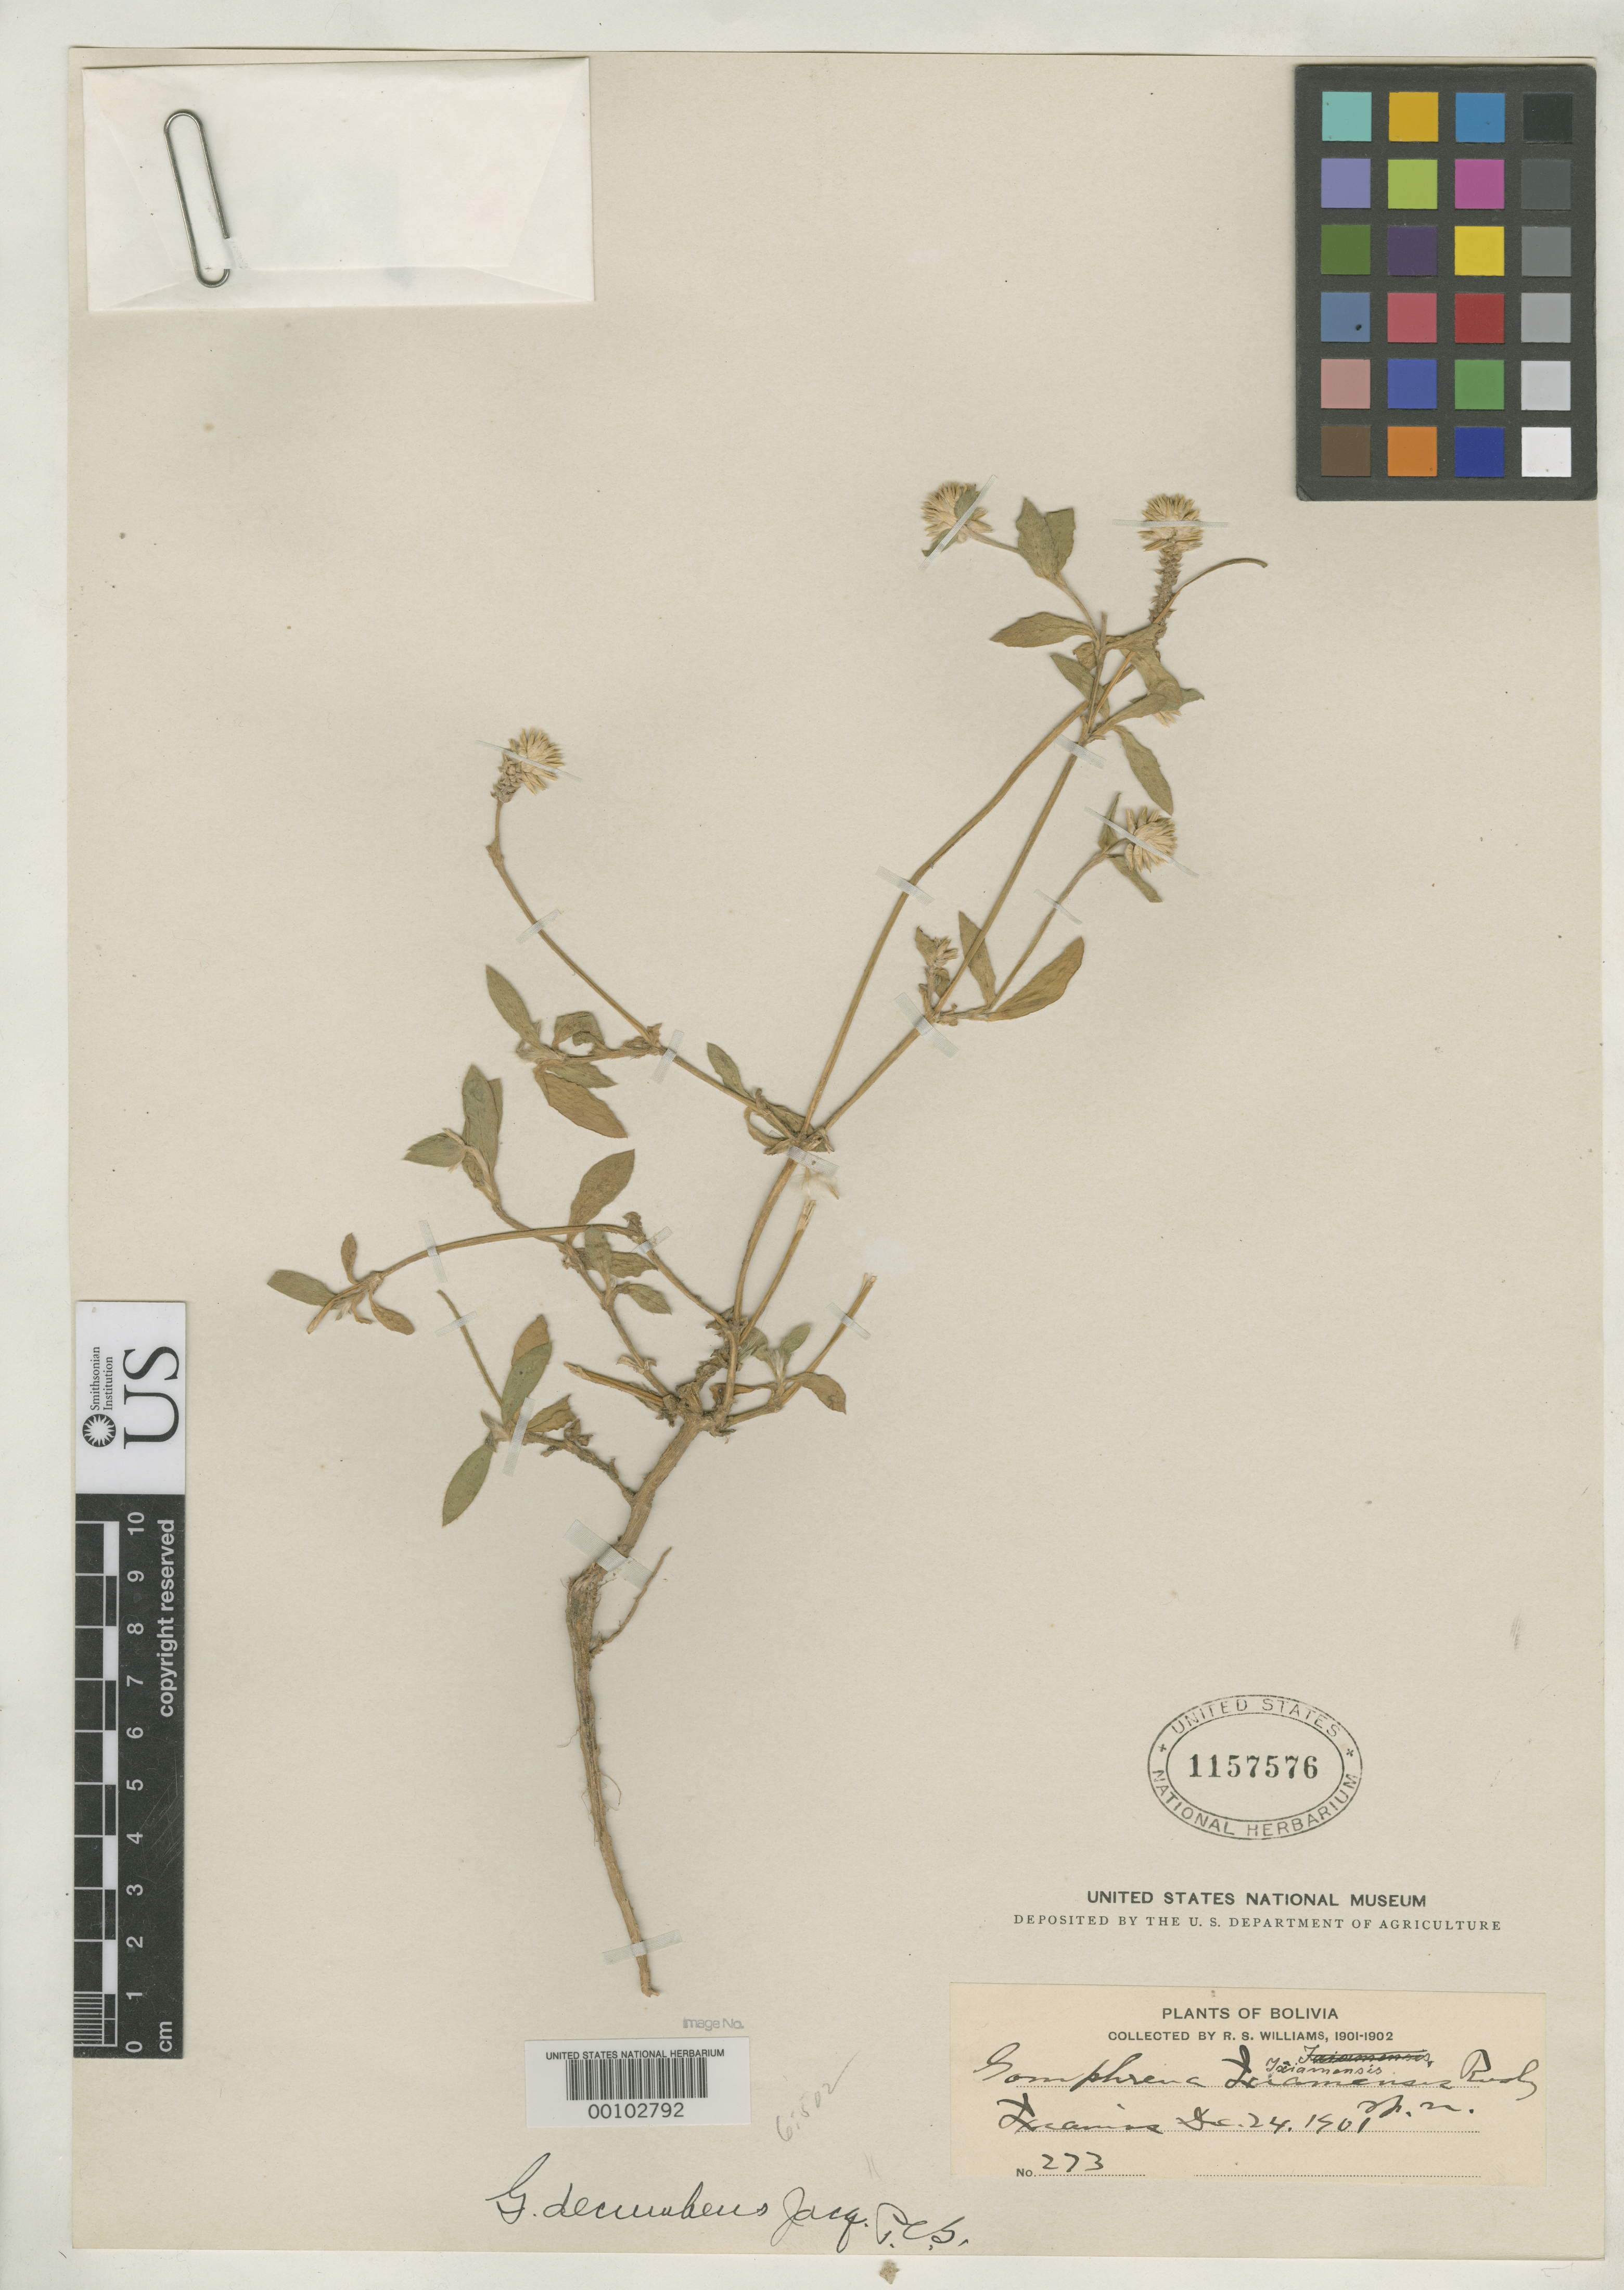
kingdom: Plantae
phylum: Tracheophyta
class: Magnoliopsida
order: Caryophyllales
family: Amaranthaceae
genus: Gomphrena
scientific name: Gomphrena ixiamensis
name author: Rusby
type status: Isotype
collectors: R. S. Williams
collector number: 273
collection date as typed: Dec. 24, 1901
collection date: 1901-12-24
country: Bolivia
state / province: La Paz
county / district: Iturralde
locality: Ixiamas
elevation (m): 457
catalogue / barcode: US 1157576